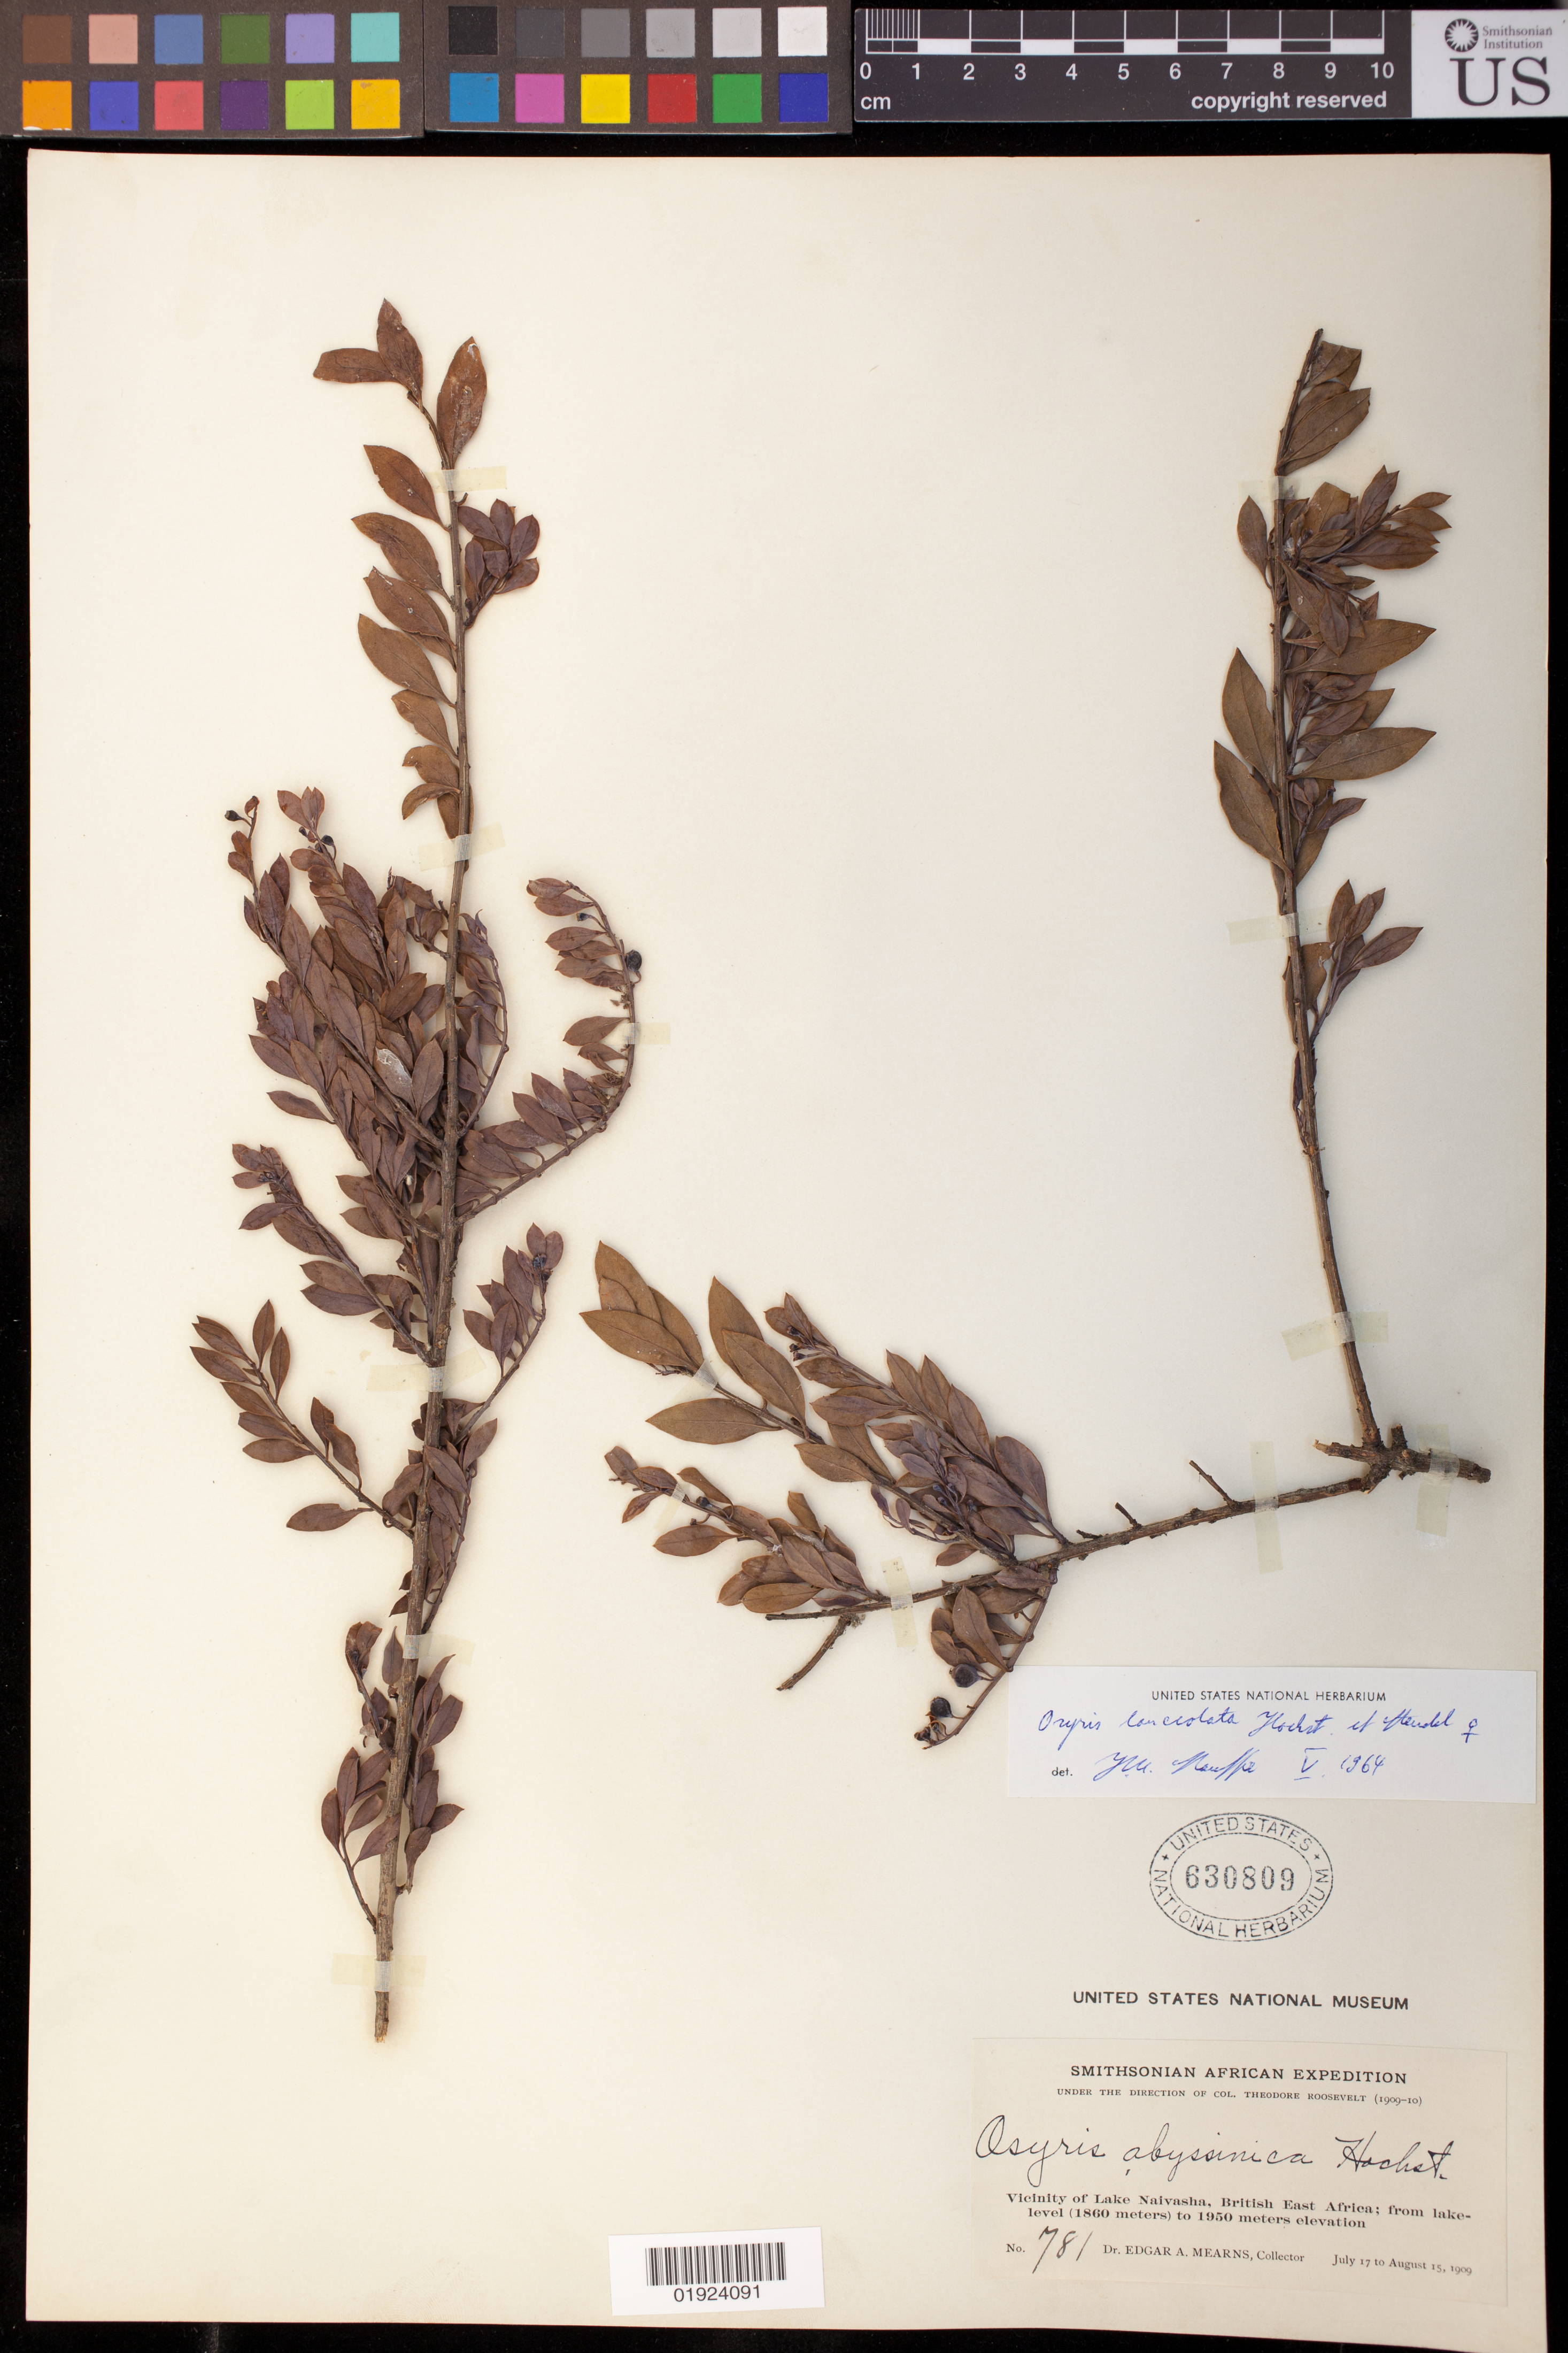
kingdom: Plantae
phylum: Tracheophyta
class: Magnoliopsida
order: Santalales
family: Santalaceae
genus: Osyris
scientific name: Osyris quadripartita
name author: Salzm. ex Decne.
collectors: E. A. Mearns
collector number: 781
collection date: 1909-07-17/1909-08-15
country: Kenya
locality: Vicinity of Lake Naivasha, British East Africa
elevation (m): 1850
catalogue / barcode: US 630809